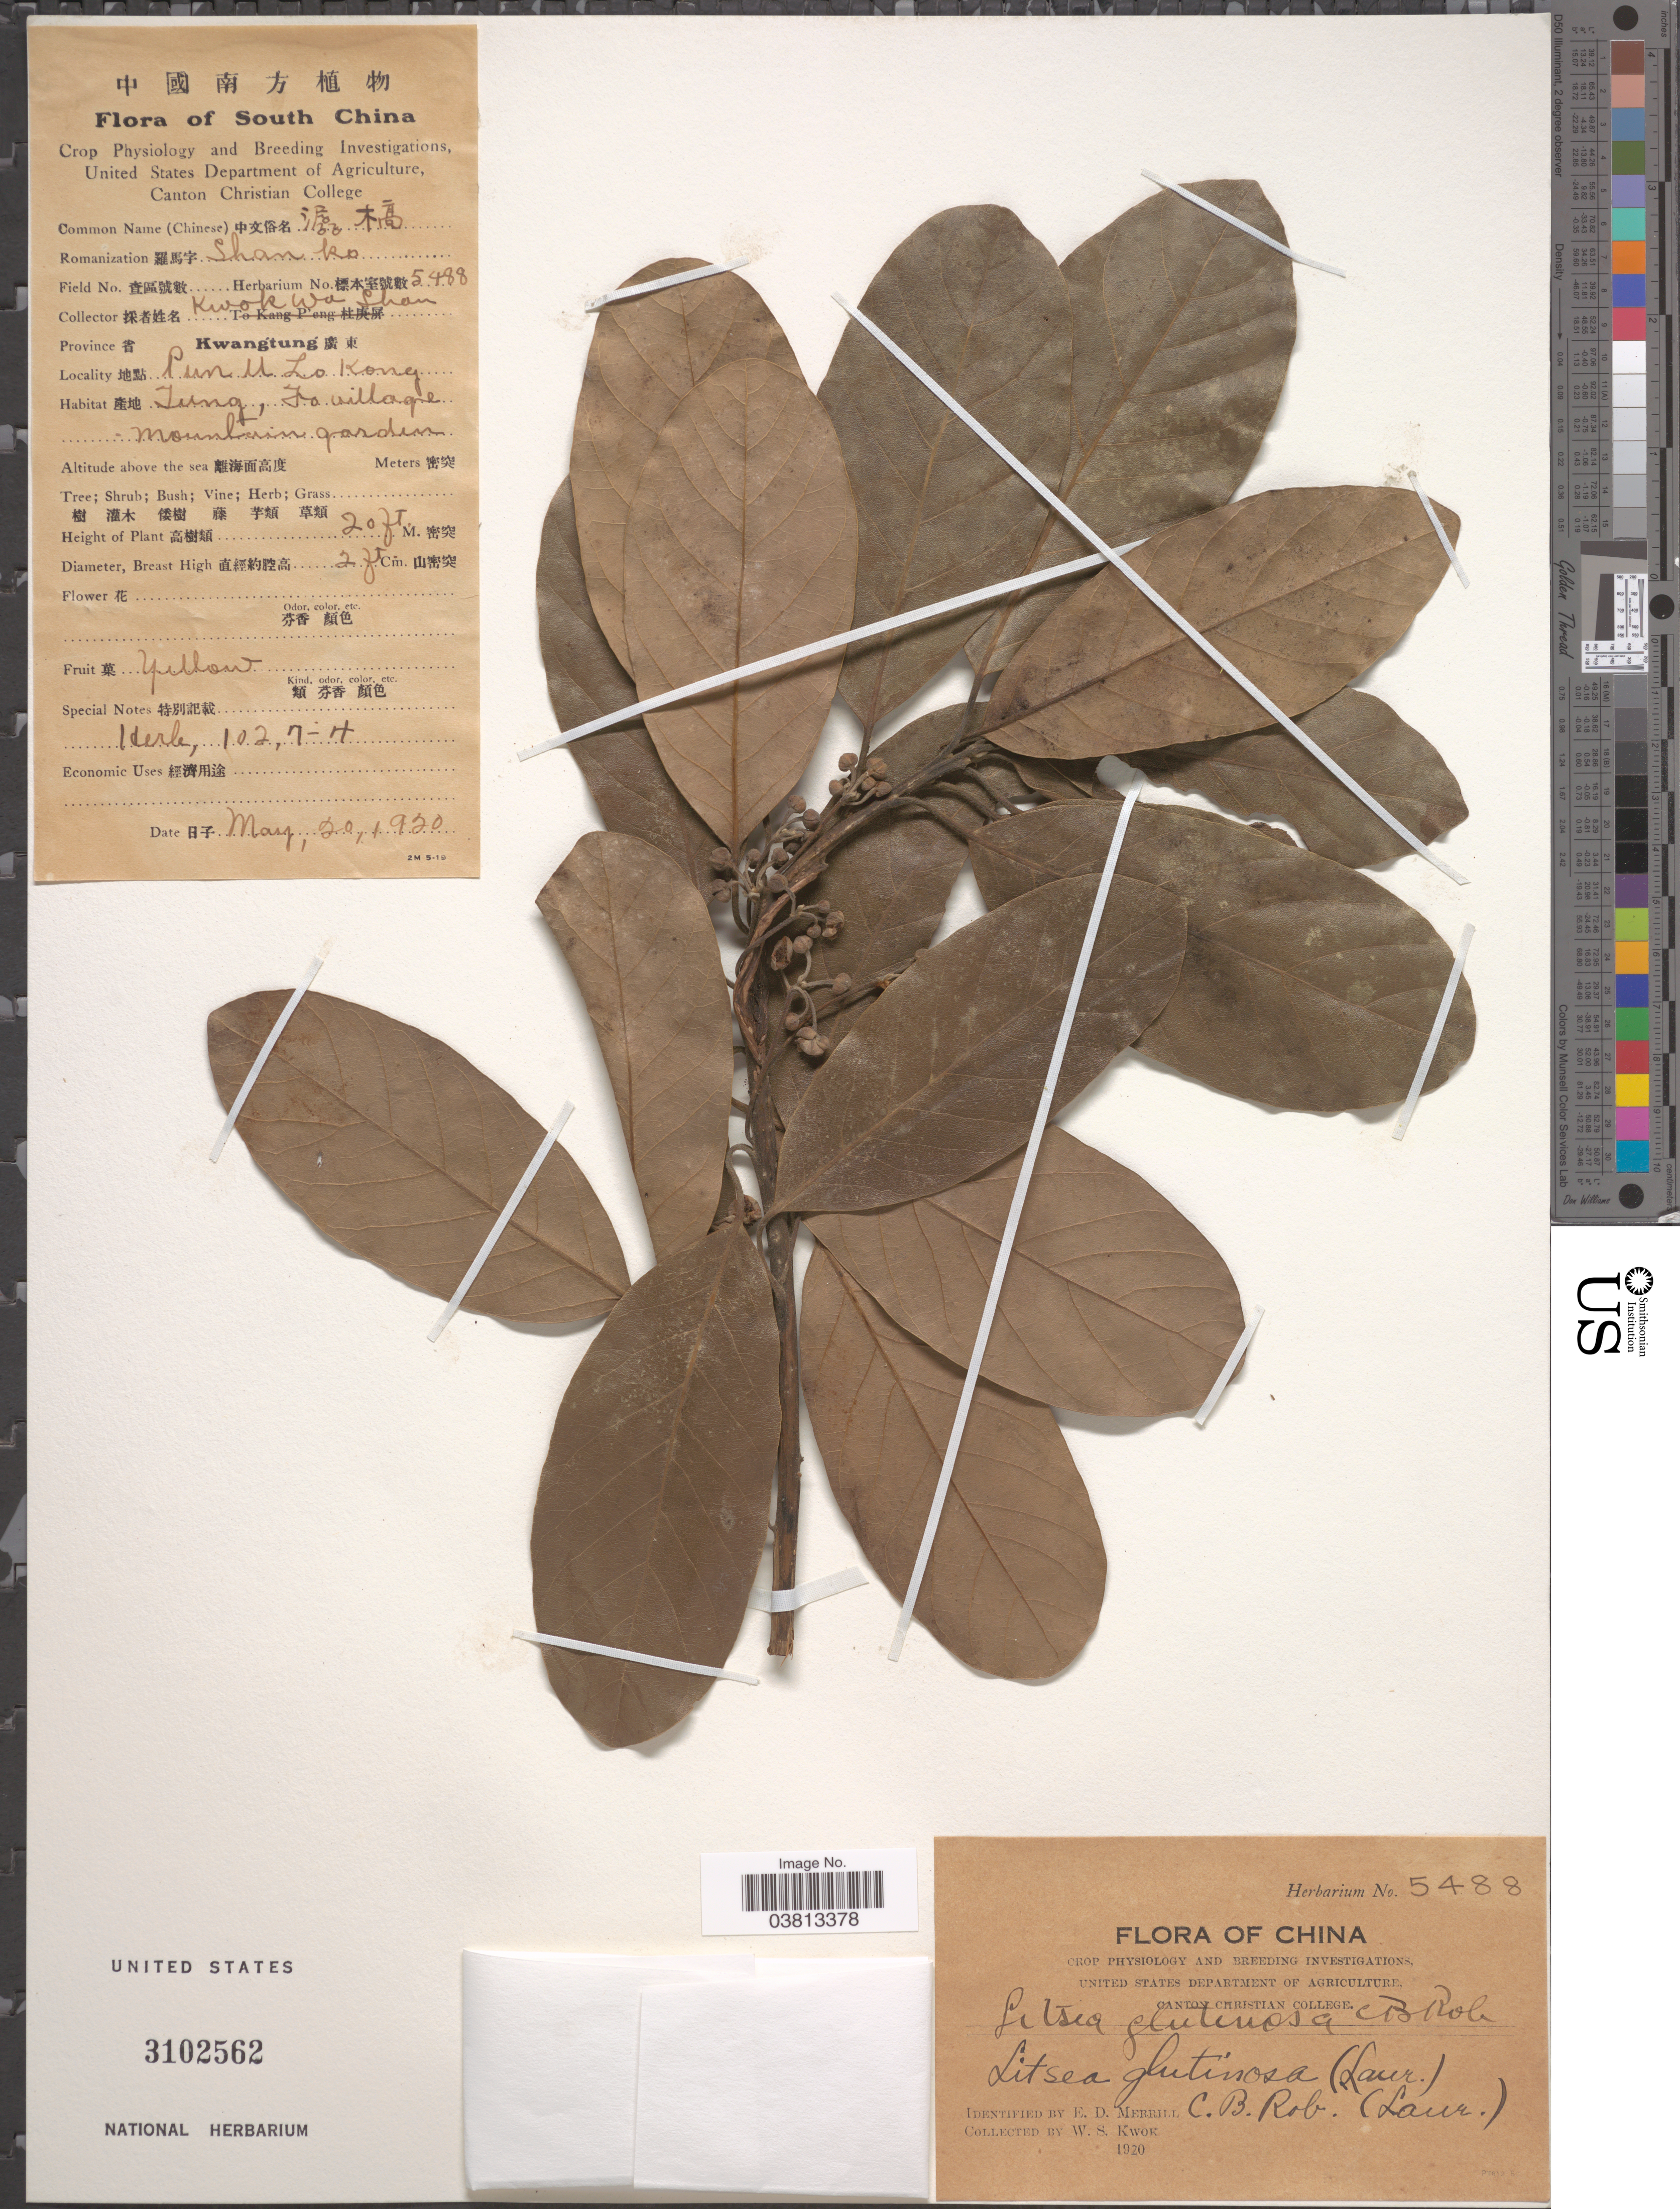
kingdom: Plantae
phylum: Tracheophyta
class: Magnoliopsida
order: Laurales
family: Lauraceae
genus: Litsea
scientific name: Litsea glutinosa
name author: (Lour.) C.B. Rob.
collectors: W. Kwok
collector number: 5488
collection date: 1920-05-20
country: China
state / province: Guangdong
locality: South China. Province Kwangtung X. Pun U Lo Kong. Tung, Fo village. Mountain garden.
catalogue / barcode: US 3102562